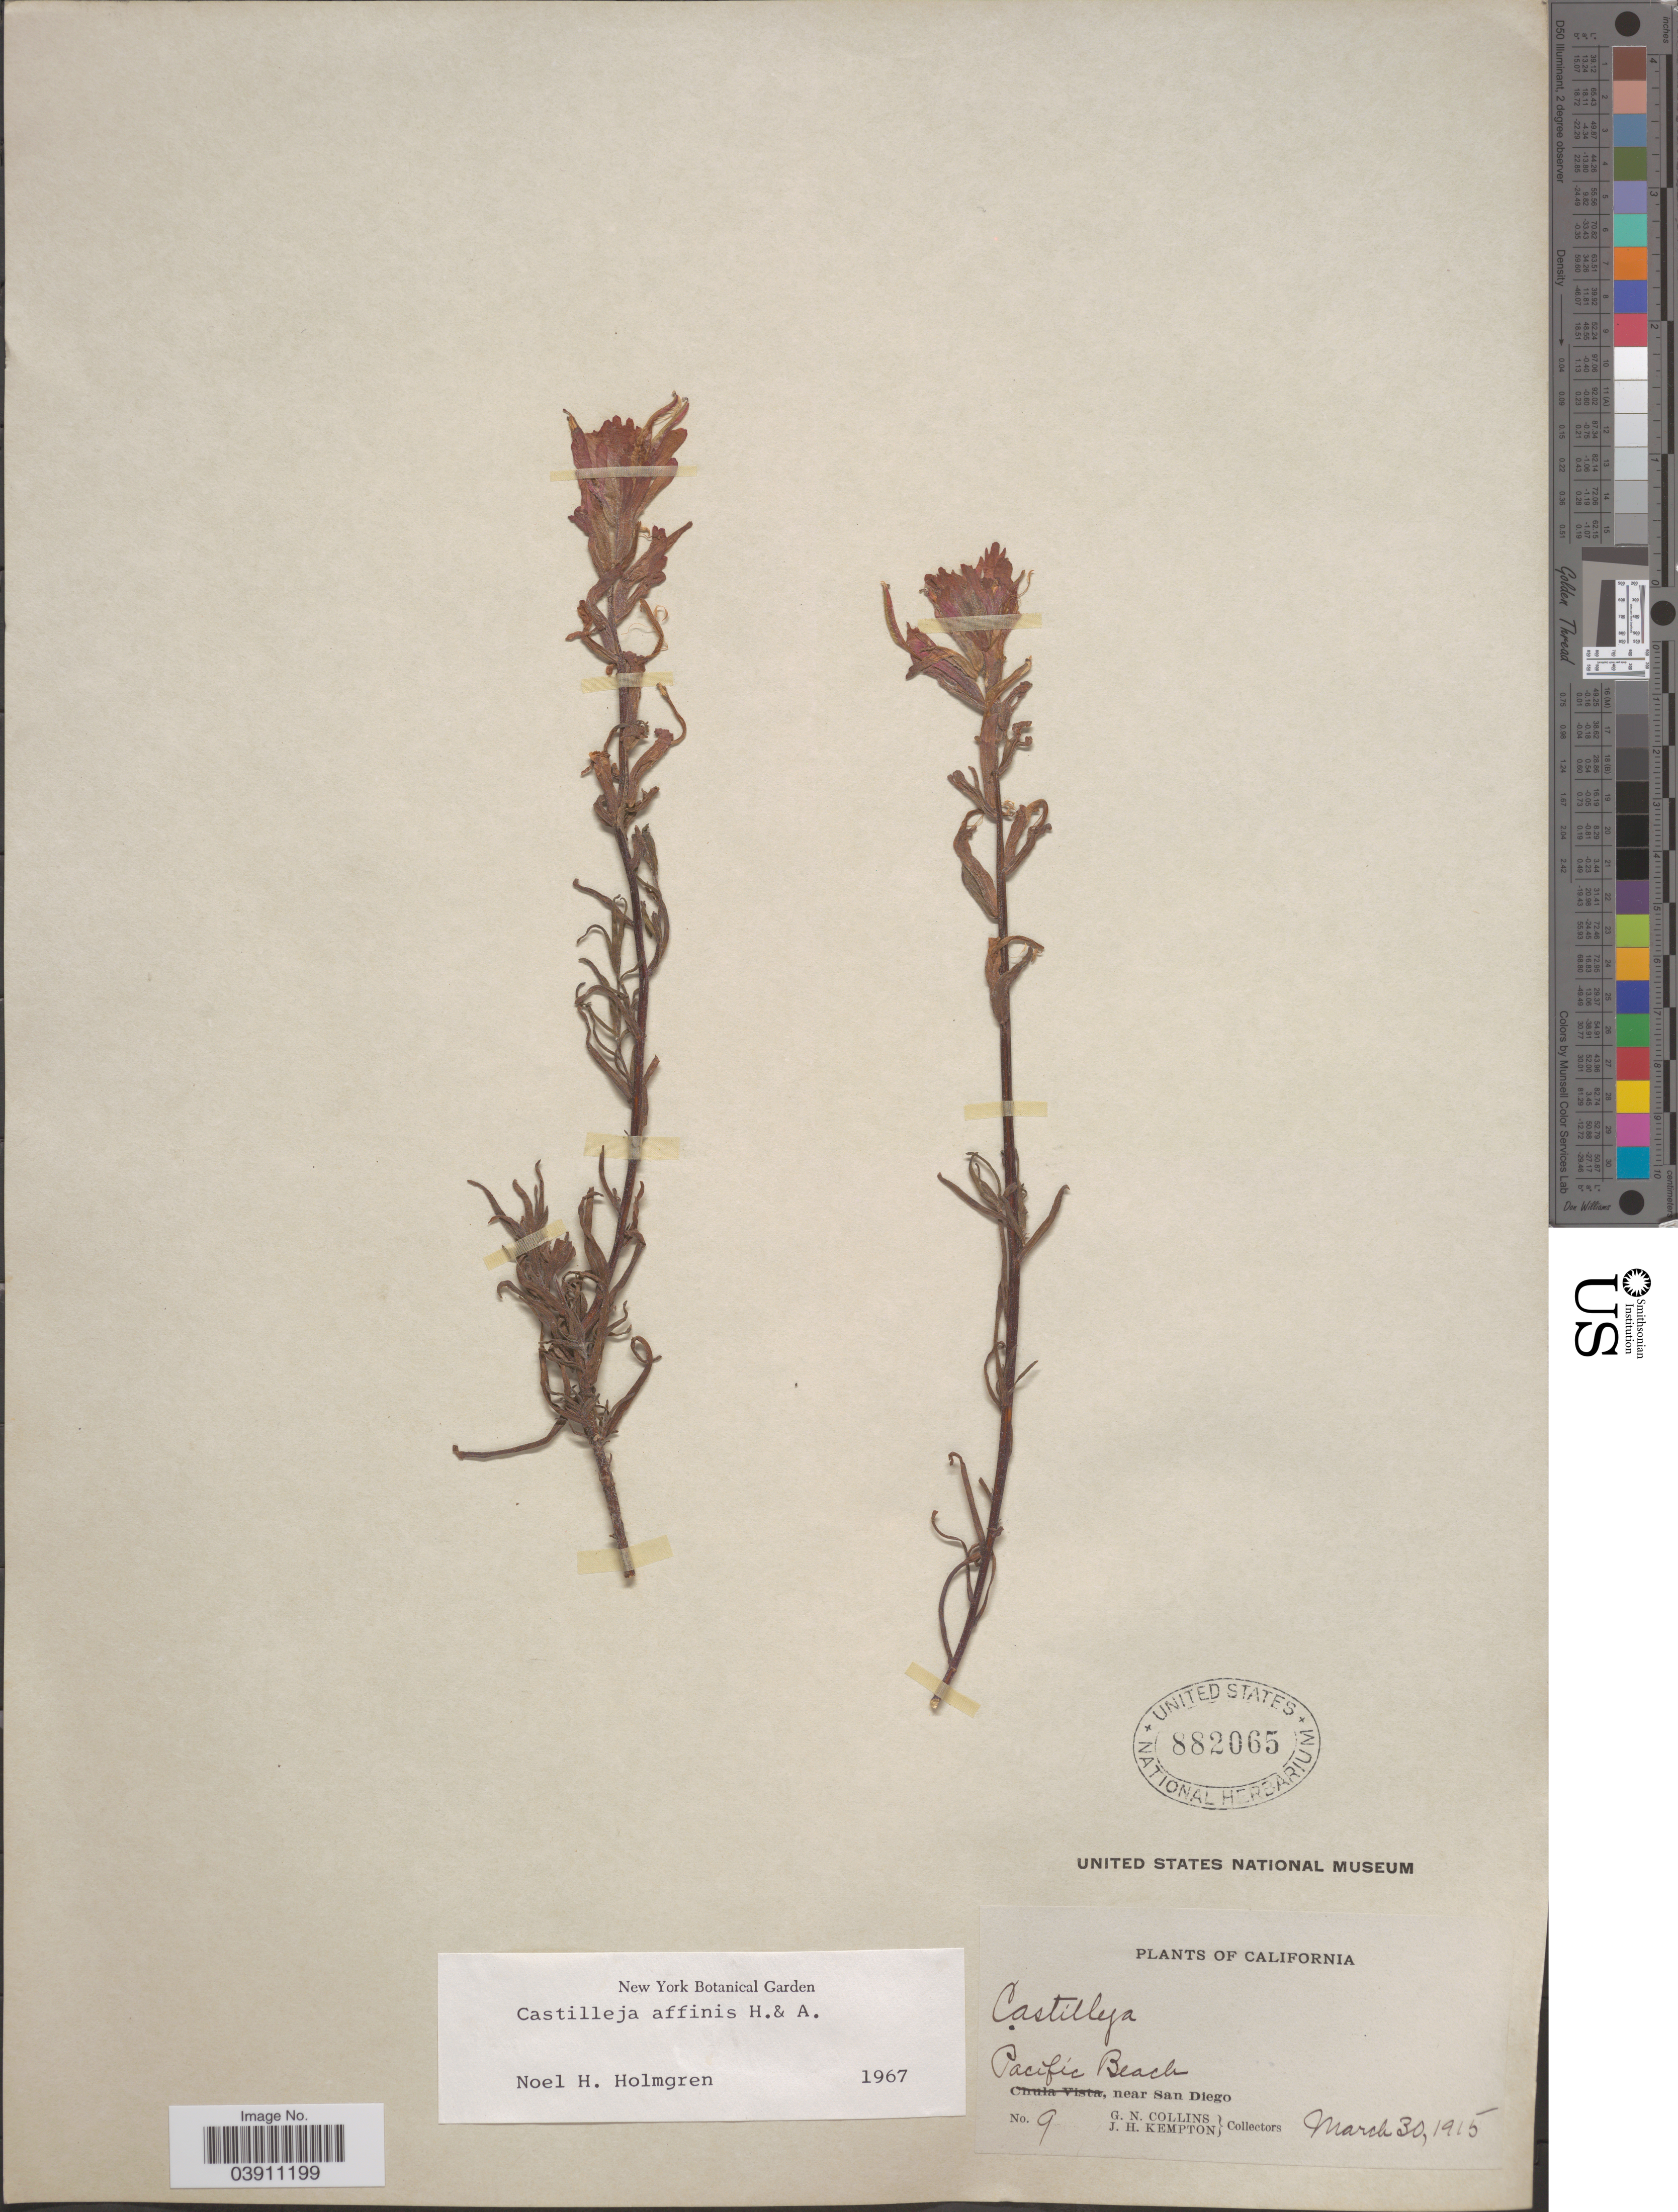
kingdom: Plantae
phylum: Tracheophyta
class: Magnoliopsida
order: Lamiales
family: Orobanchaceae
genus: Castilleja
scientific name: Castilleja affinis subsp. neglecta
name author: (Zeile) T.I. Chuang & Heckard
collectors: G. Collins & J. H. Kempton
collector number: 9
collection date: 1915-03-30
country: United States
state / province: California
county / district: San Diego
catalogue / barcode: US 882065